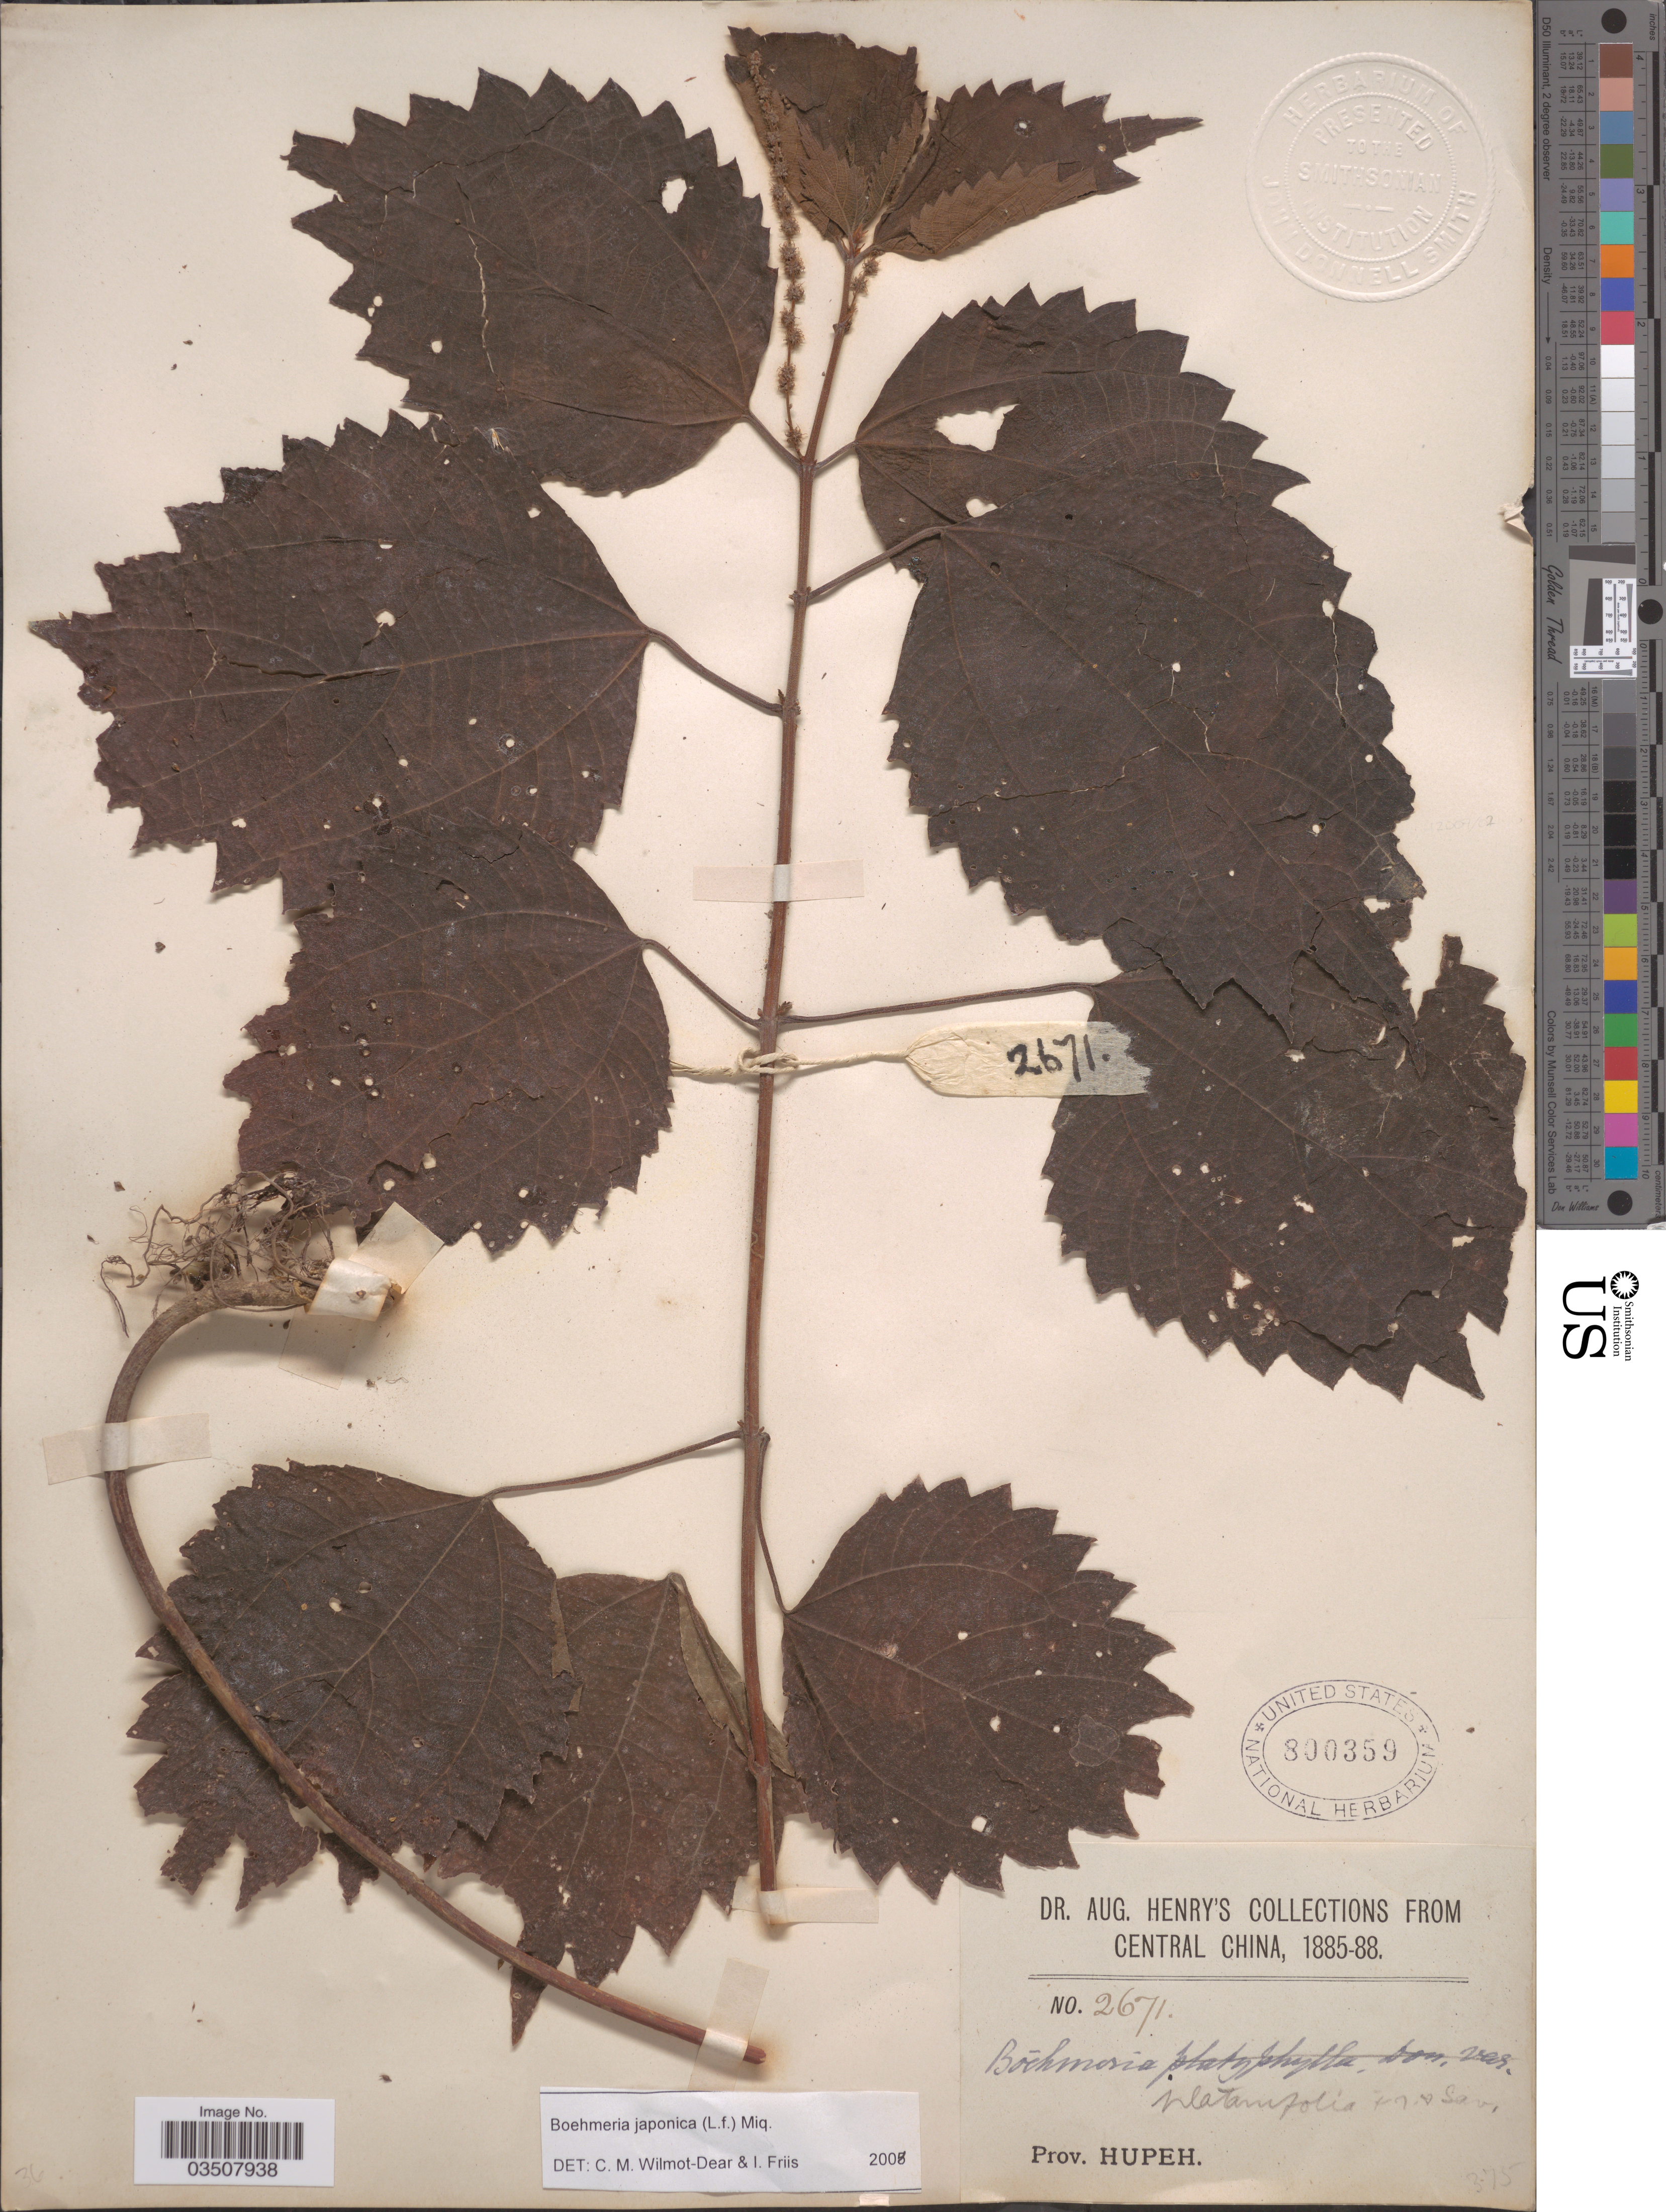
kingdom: Plantae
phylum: Tracheophyta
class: Magnoliopsida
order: Rosales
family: Urticaceae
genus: Boehmeria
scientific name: Boehmeria japonica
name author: (L. f.) Miq.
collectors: A. Henry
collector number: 2671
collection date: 1885/1888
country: China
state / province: Hubei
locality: Central China. Prov. Hupeh.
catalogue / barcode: US 800359